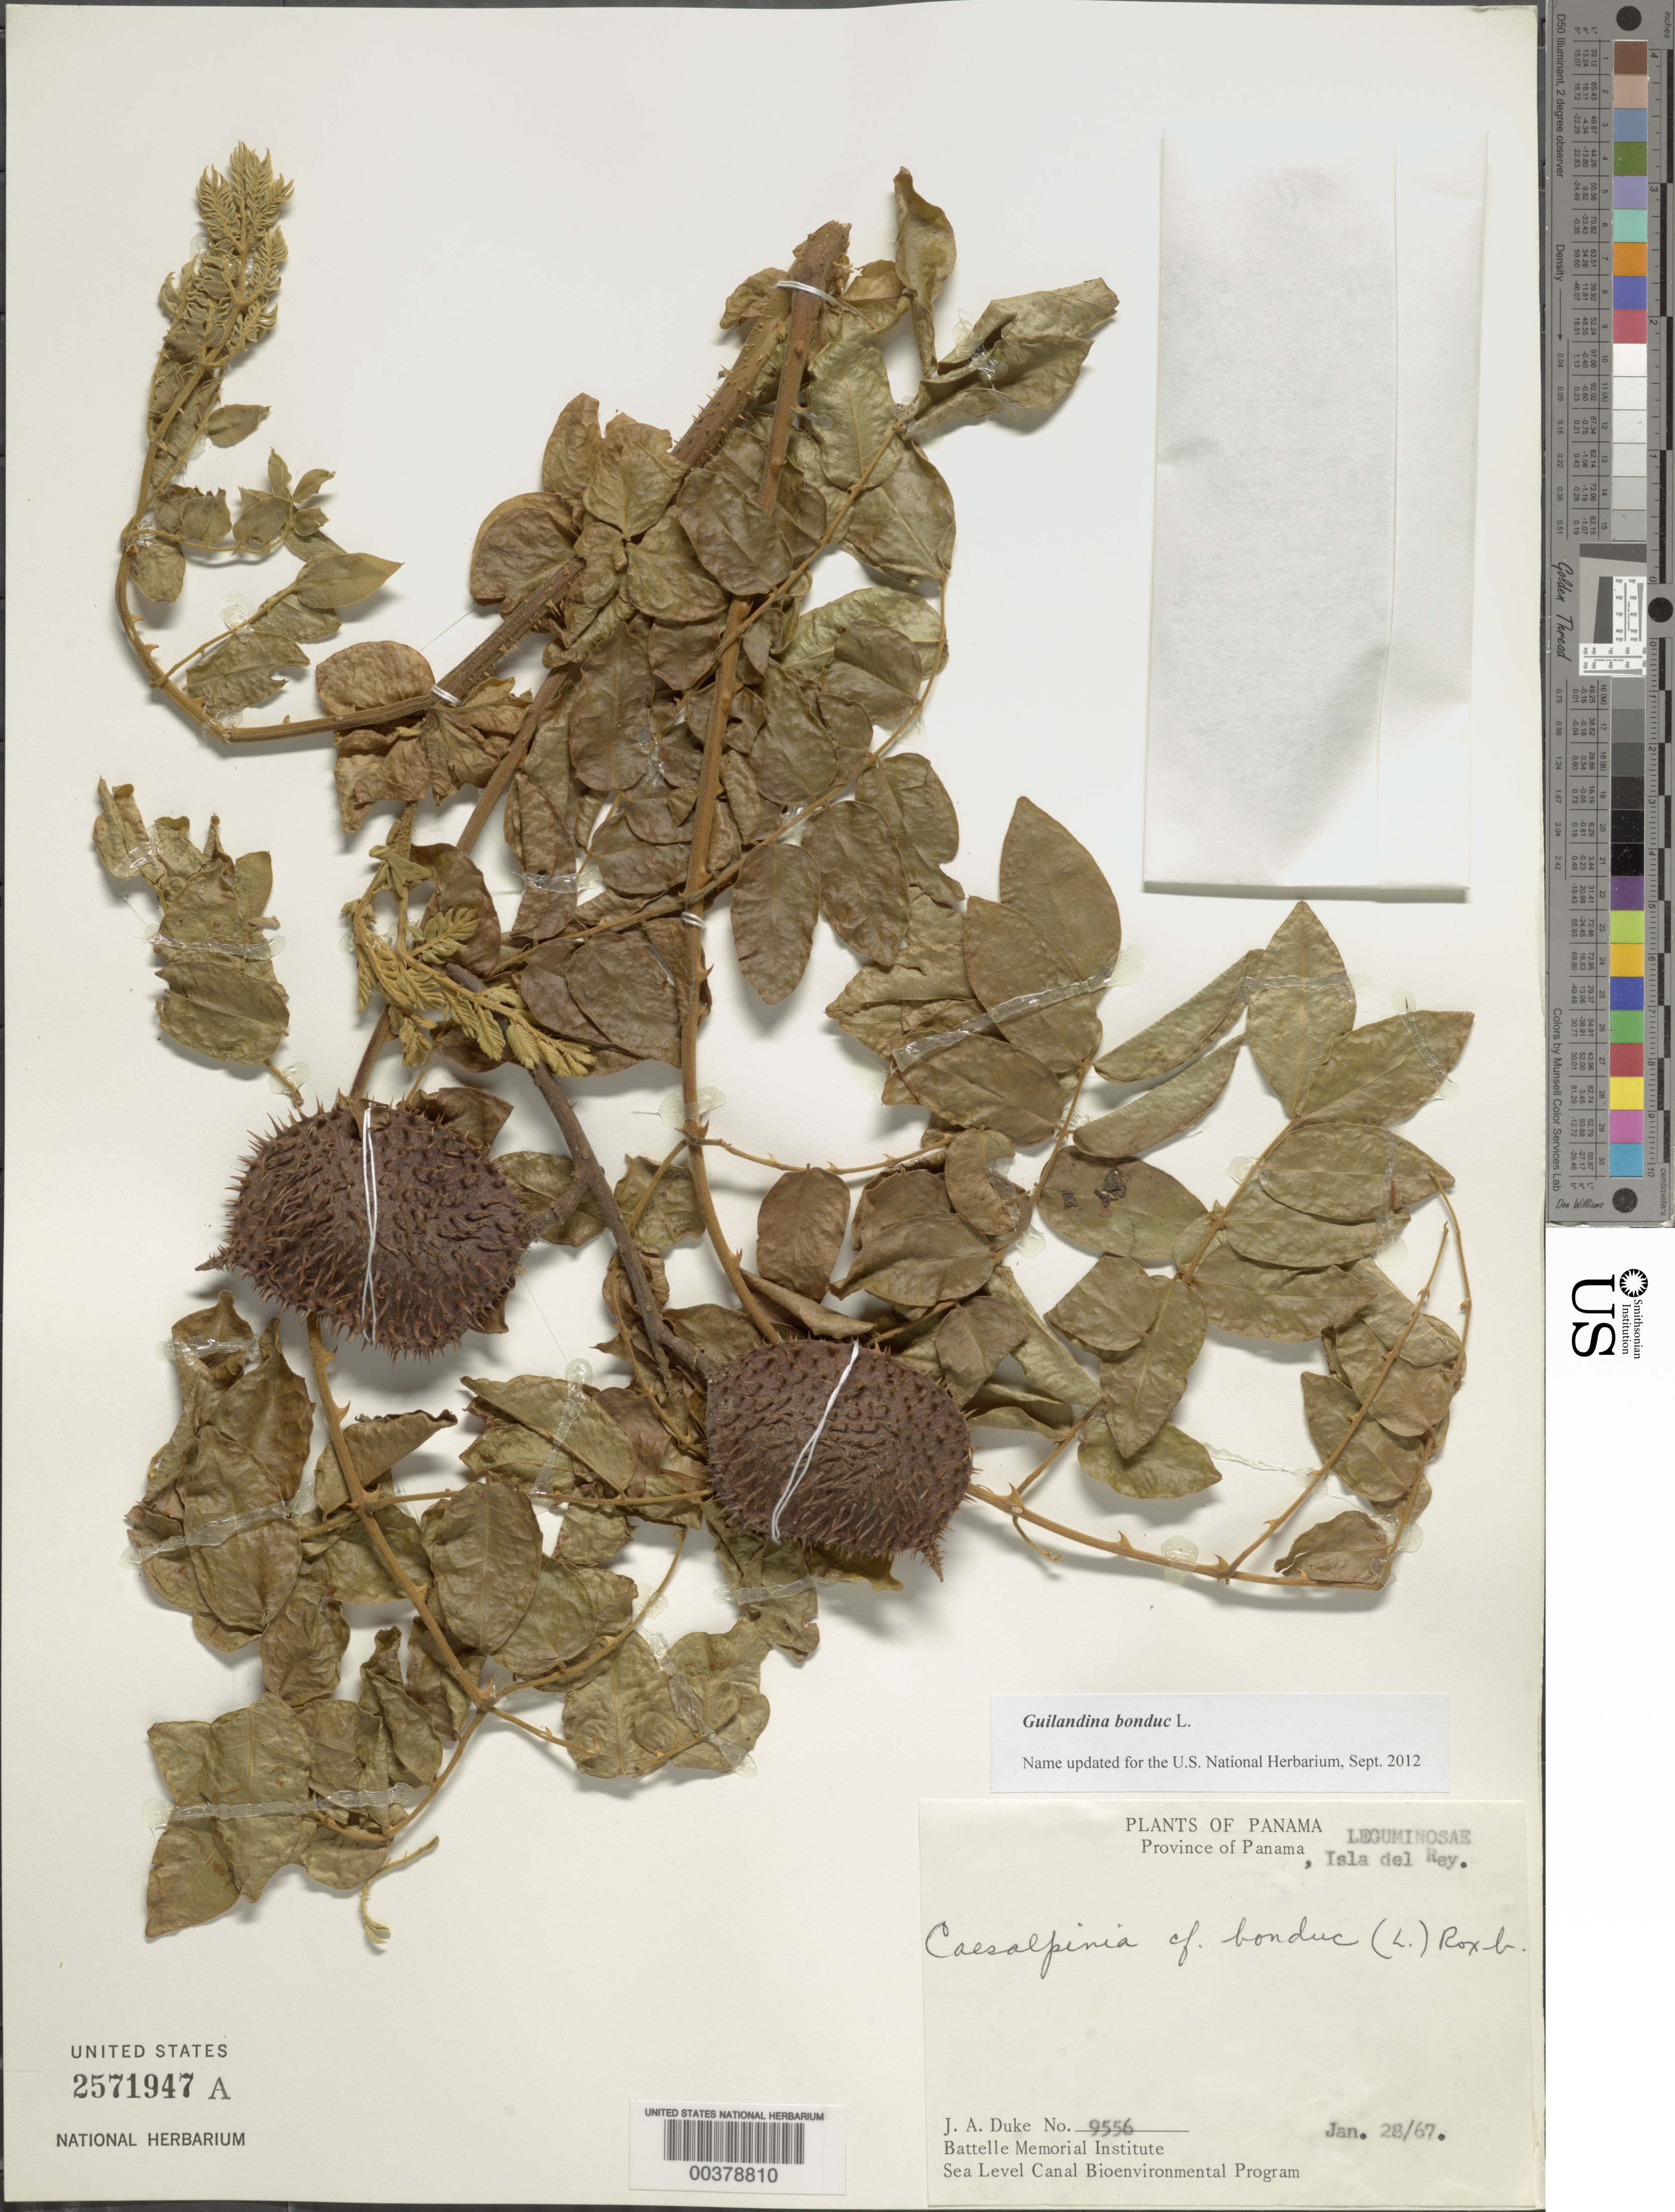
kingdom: Plantae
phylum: Tracheophyta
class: Magnoliopsida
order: Fabales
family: Fabaceae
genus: Guilandina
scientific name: Guilandina bonduc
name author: L.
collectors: J. A. Duke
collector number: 9556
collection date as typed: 28 Jan 1967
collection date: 1967-01-28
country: Panama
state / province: Panamá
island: del Rey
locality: Isla Del Rey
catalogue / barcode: US 2571947A